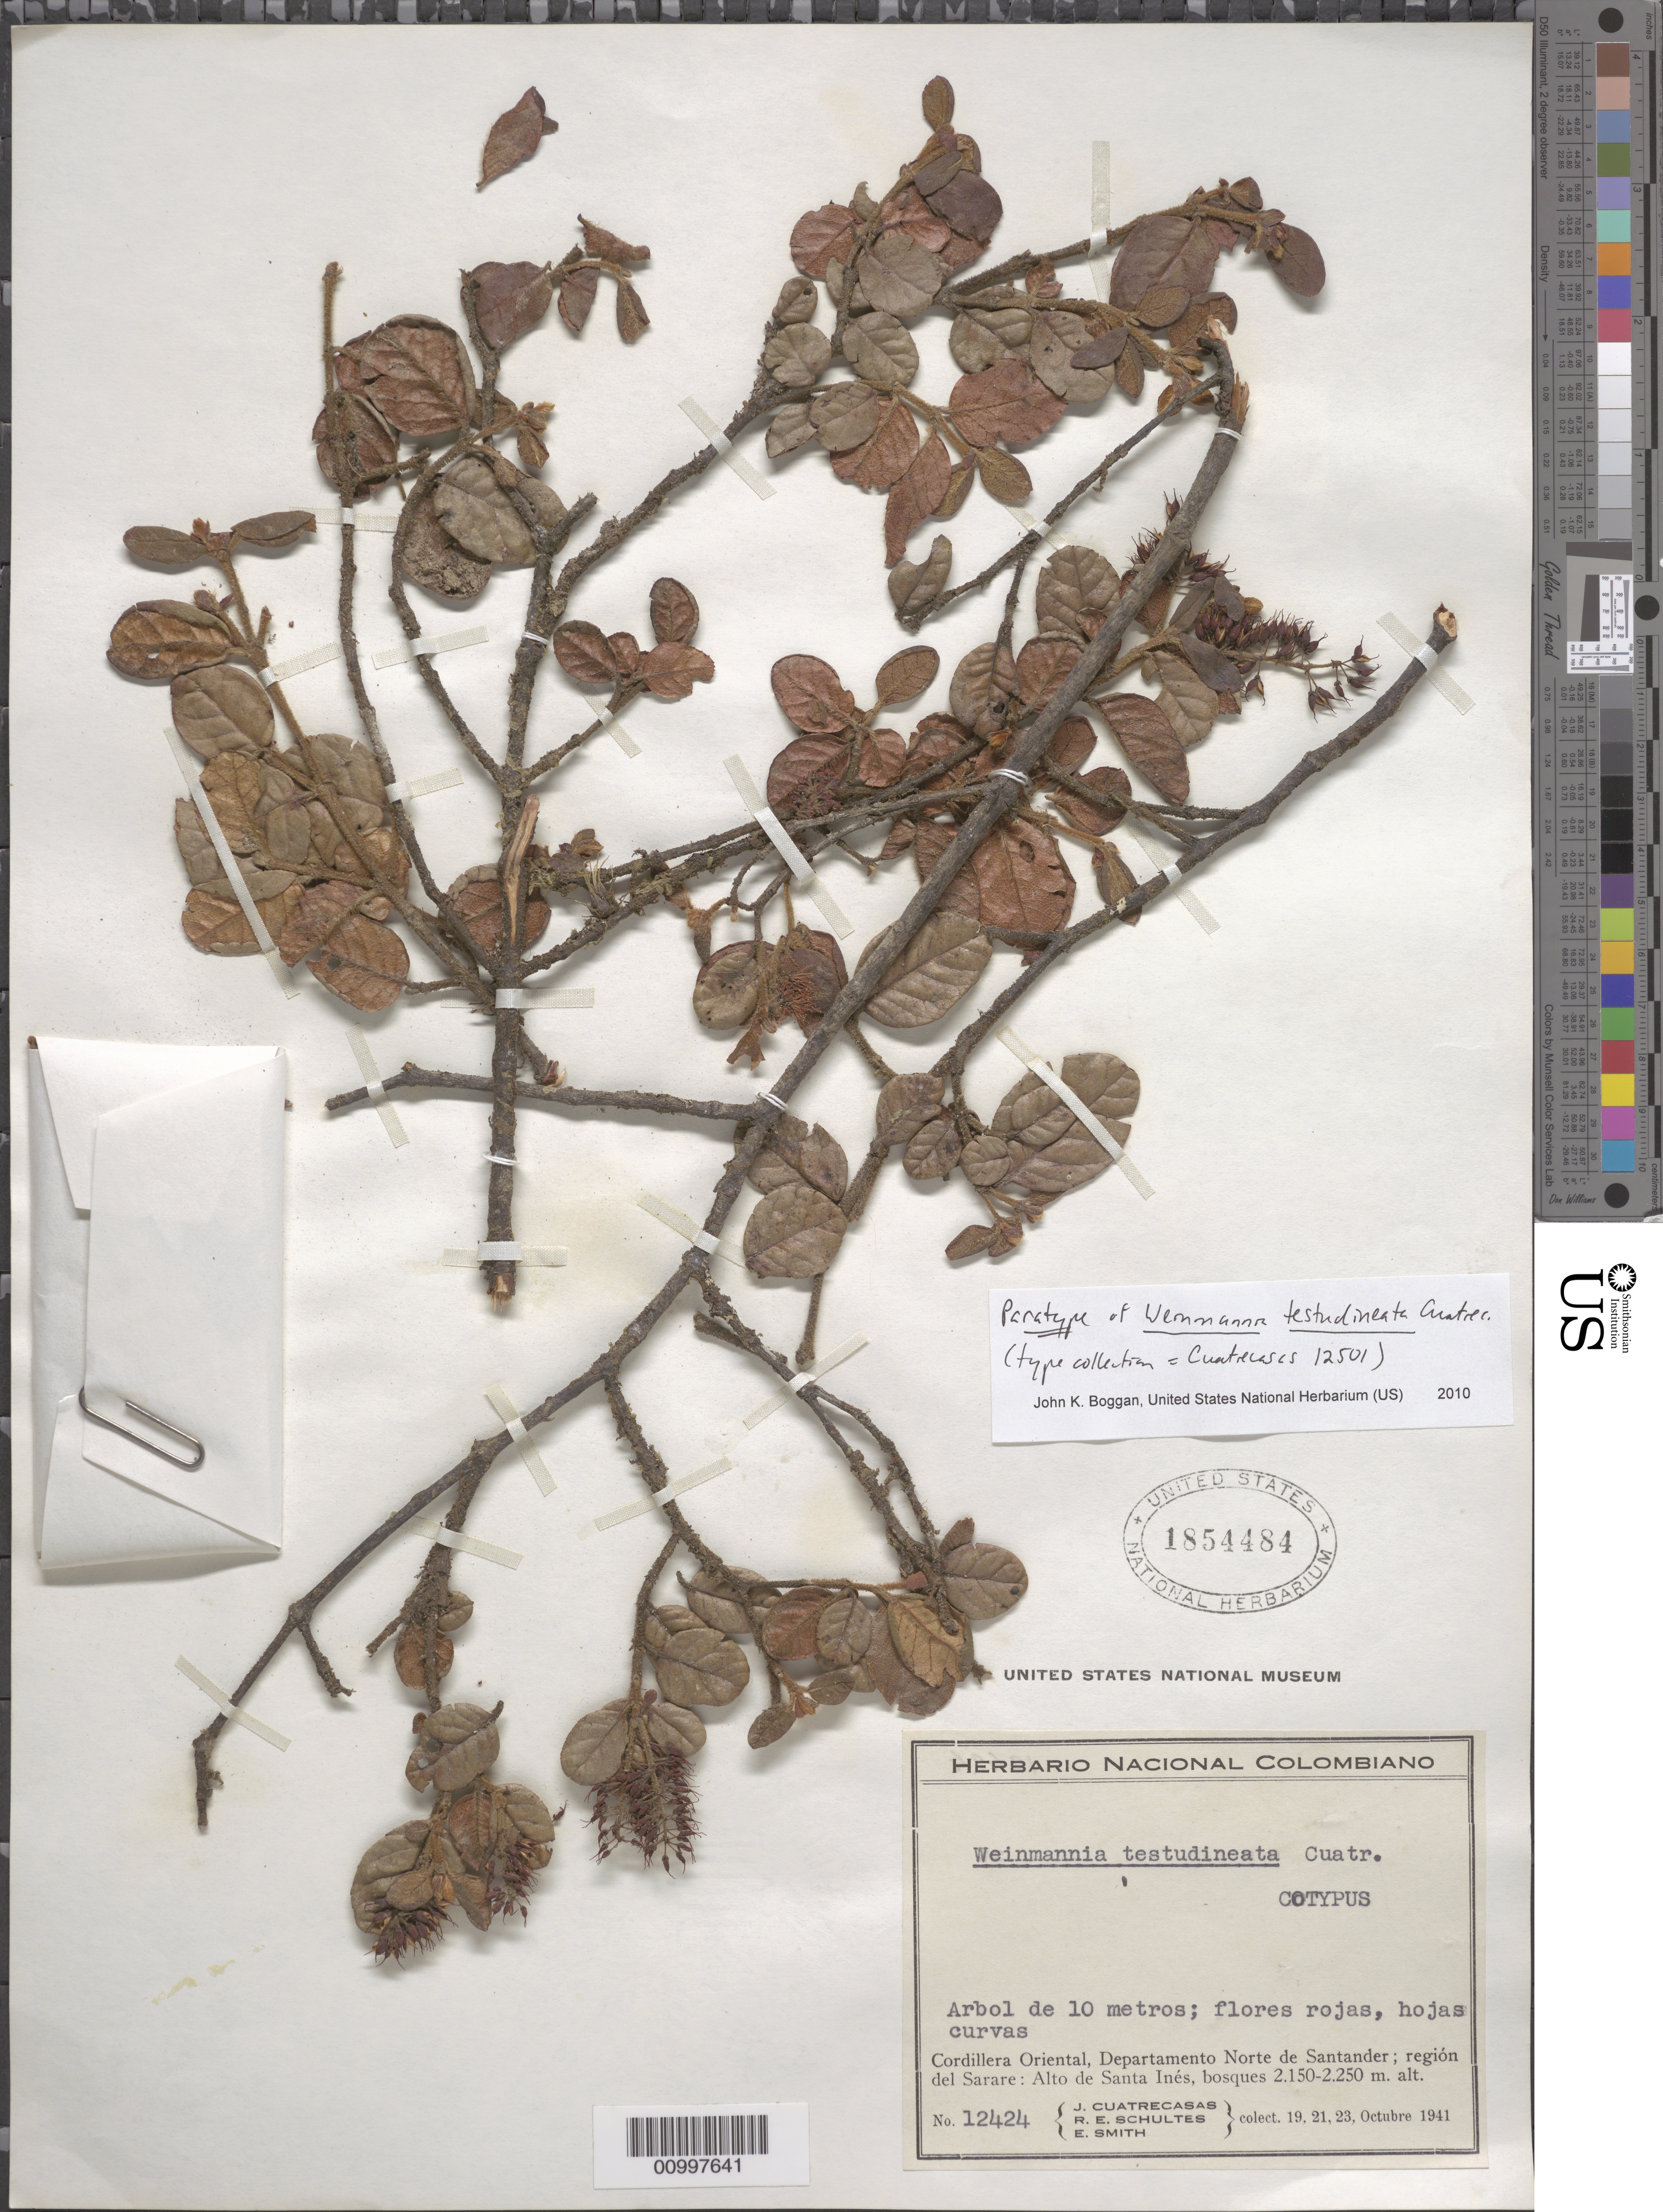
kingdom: Plantae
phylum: Tracheophyta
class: Magnoliopsida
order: Oxalidales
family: Cunoniaceae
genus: Weinmannia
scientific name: Weinmannia testudineata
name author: Cuatrec.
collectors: J. Cuatrecasas, R. E. Schultes & C. E. Smith Jr.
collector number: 12424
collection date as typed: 19, 21, 23, Octubre 1941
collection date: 1941-10-19/1941-10-23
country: Colombia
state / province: Norte de Santander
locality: Cordillera Oriental, Departamento Norte de Santander; región del Sarare: Alto de Santa Inés.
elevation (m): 2150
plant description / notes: Labeled as "COTYPUS"; paratype of Weinmannia testudineata Cuatrec.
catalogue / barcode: US 1854484